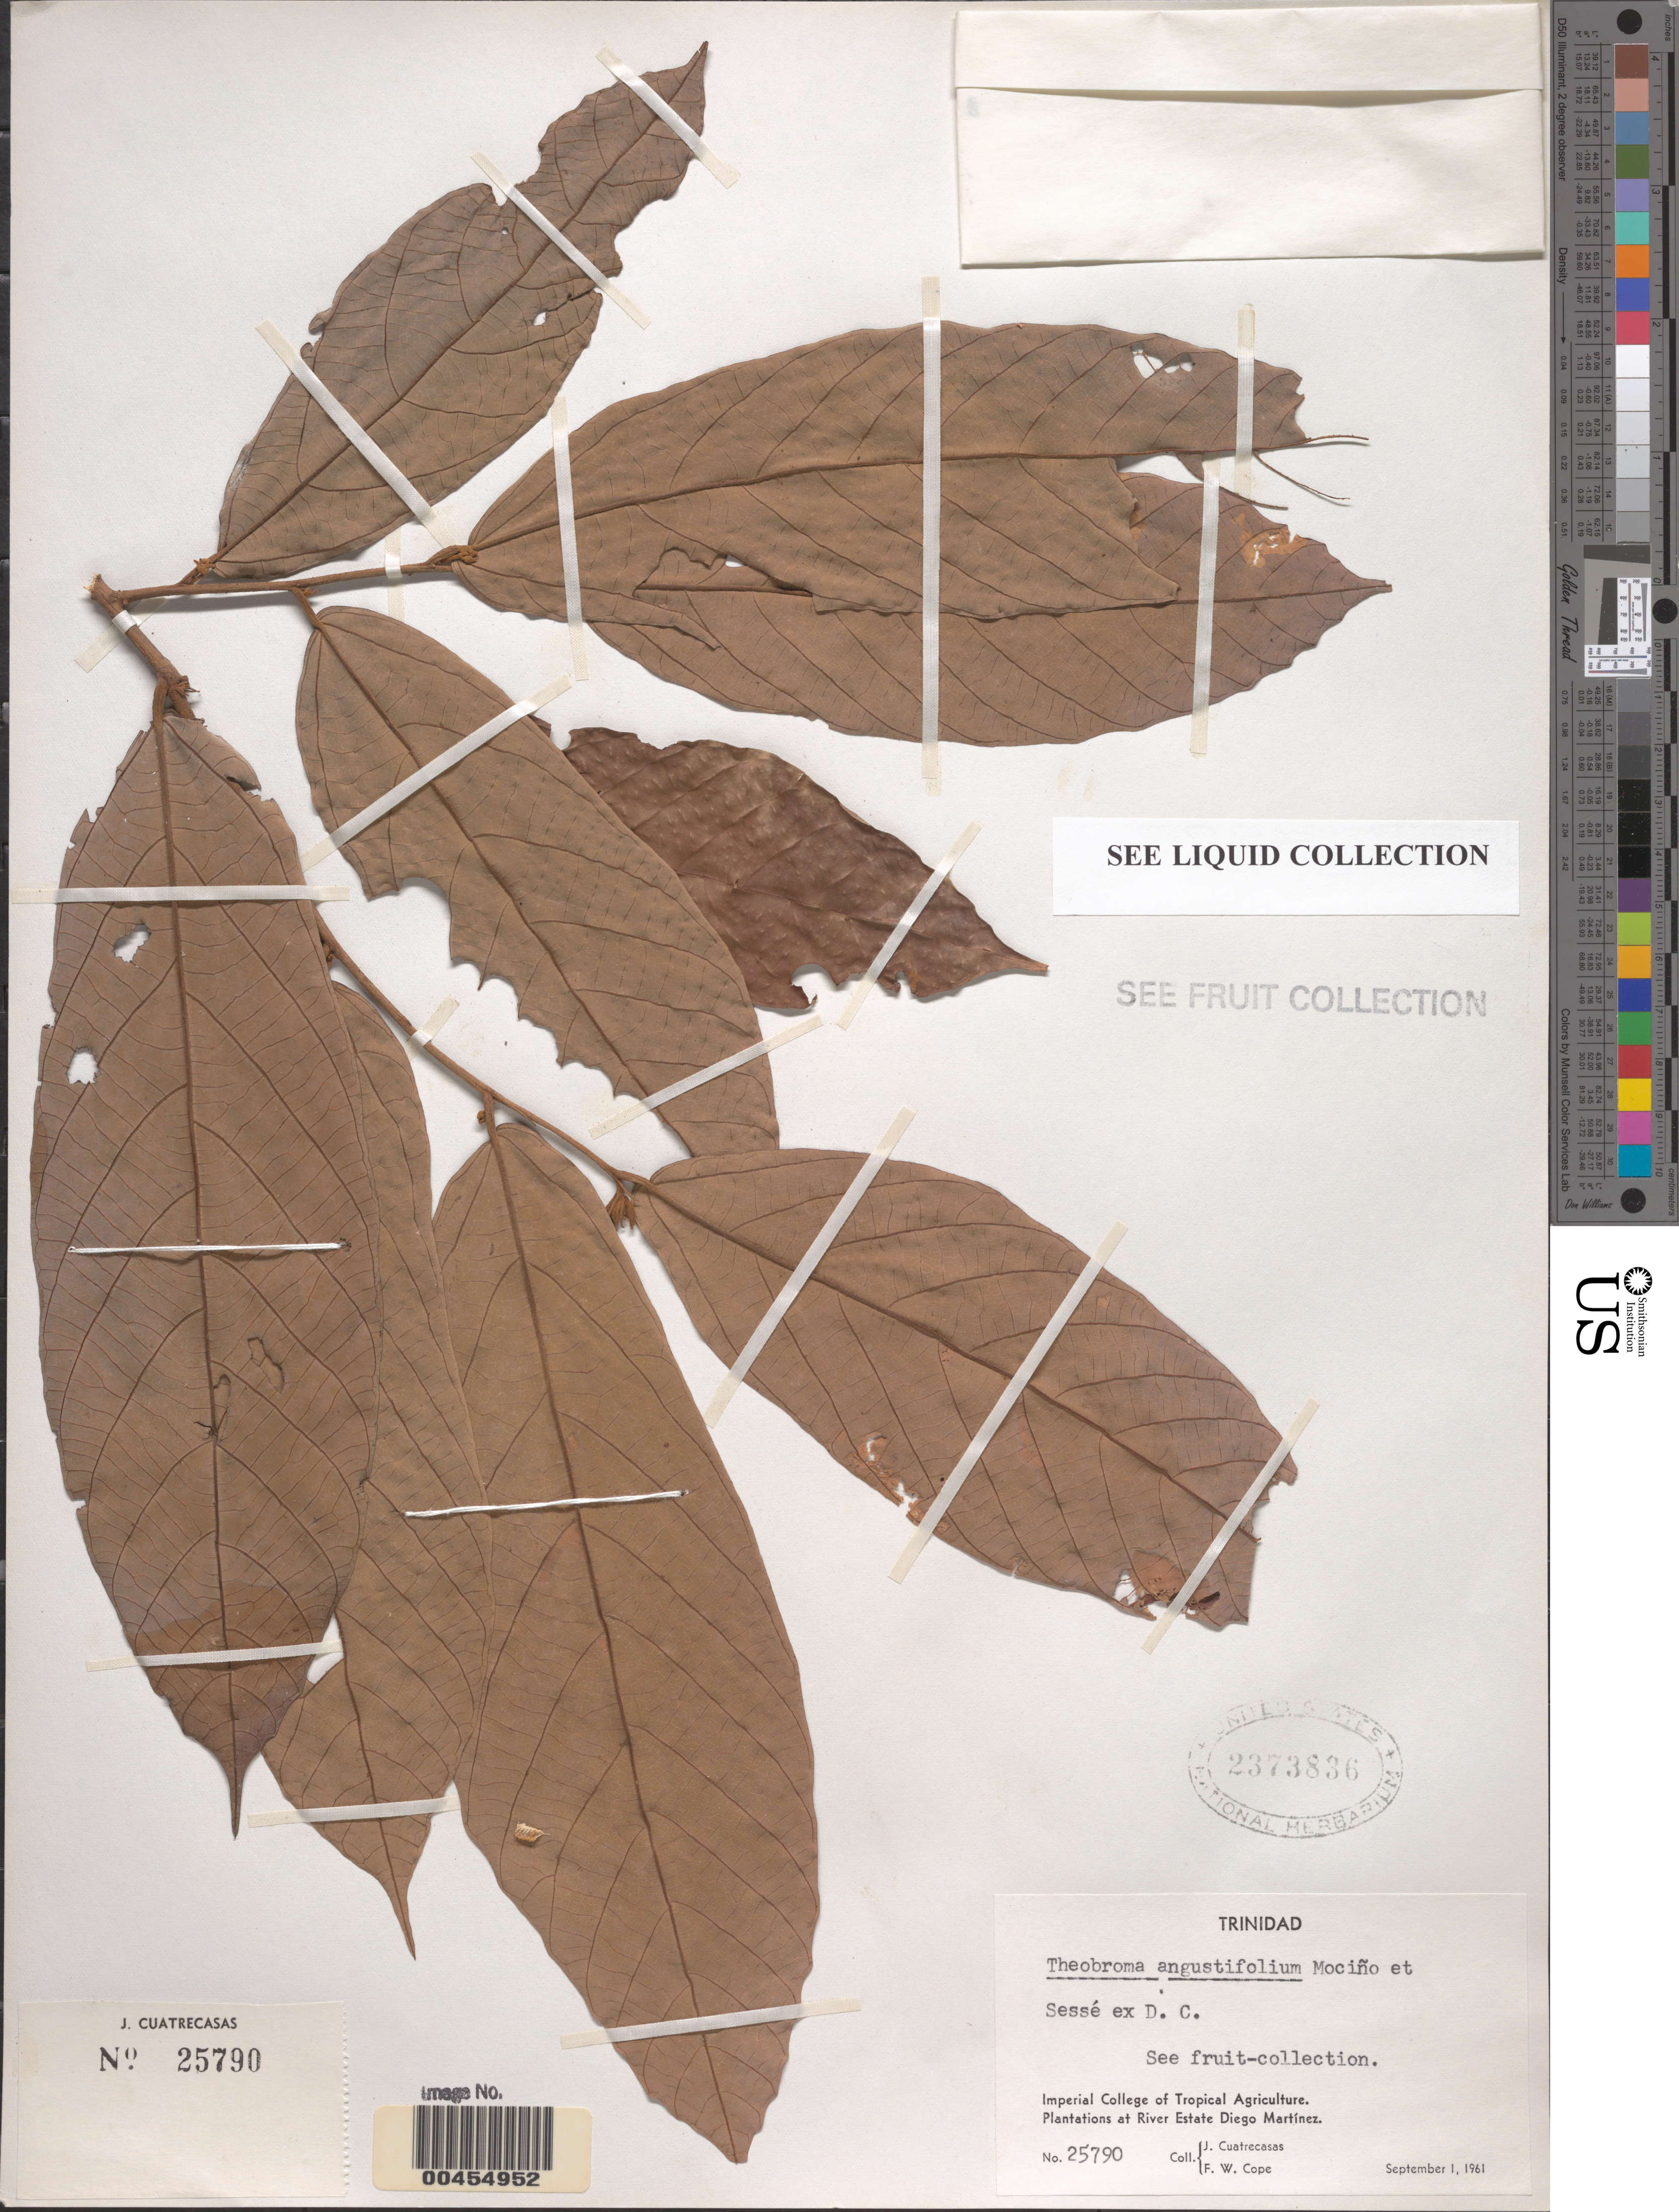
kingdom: Plantae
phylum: Tracheophyta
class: Magnoliopsida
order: Malvales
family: Malvaceae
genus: Theobroma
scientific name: Theobroma angustifolium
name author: DC.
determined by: Dorr, L. J., (BOT), Smithsonian Institution - National Museum of Natural History (UNITED STATES)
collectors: J. Cuatrecasas & F. Cope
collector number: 25790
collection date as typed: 01 Sep 1961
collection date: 1961-09-01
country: Trinidad and Tobago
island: Trinidad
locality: Imperial College of Tropical Agriculture. Plantations at River Estate Diego Martínez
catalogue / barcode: US 2373836